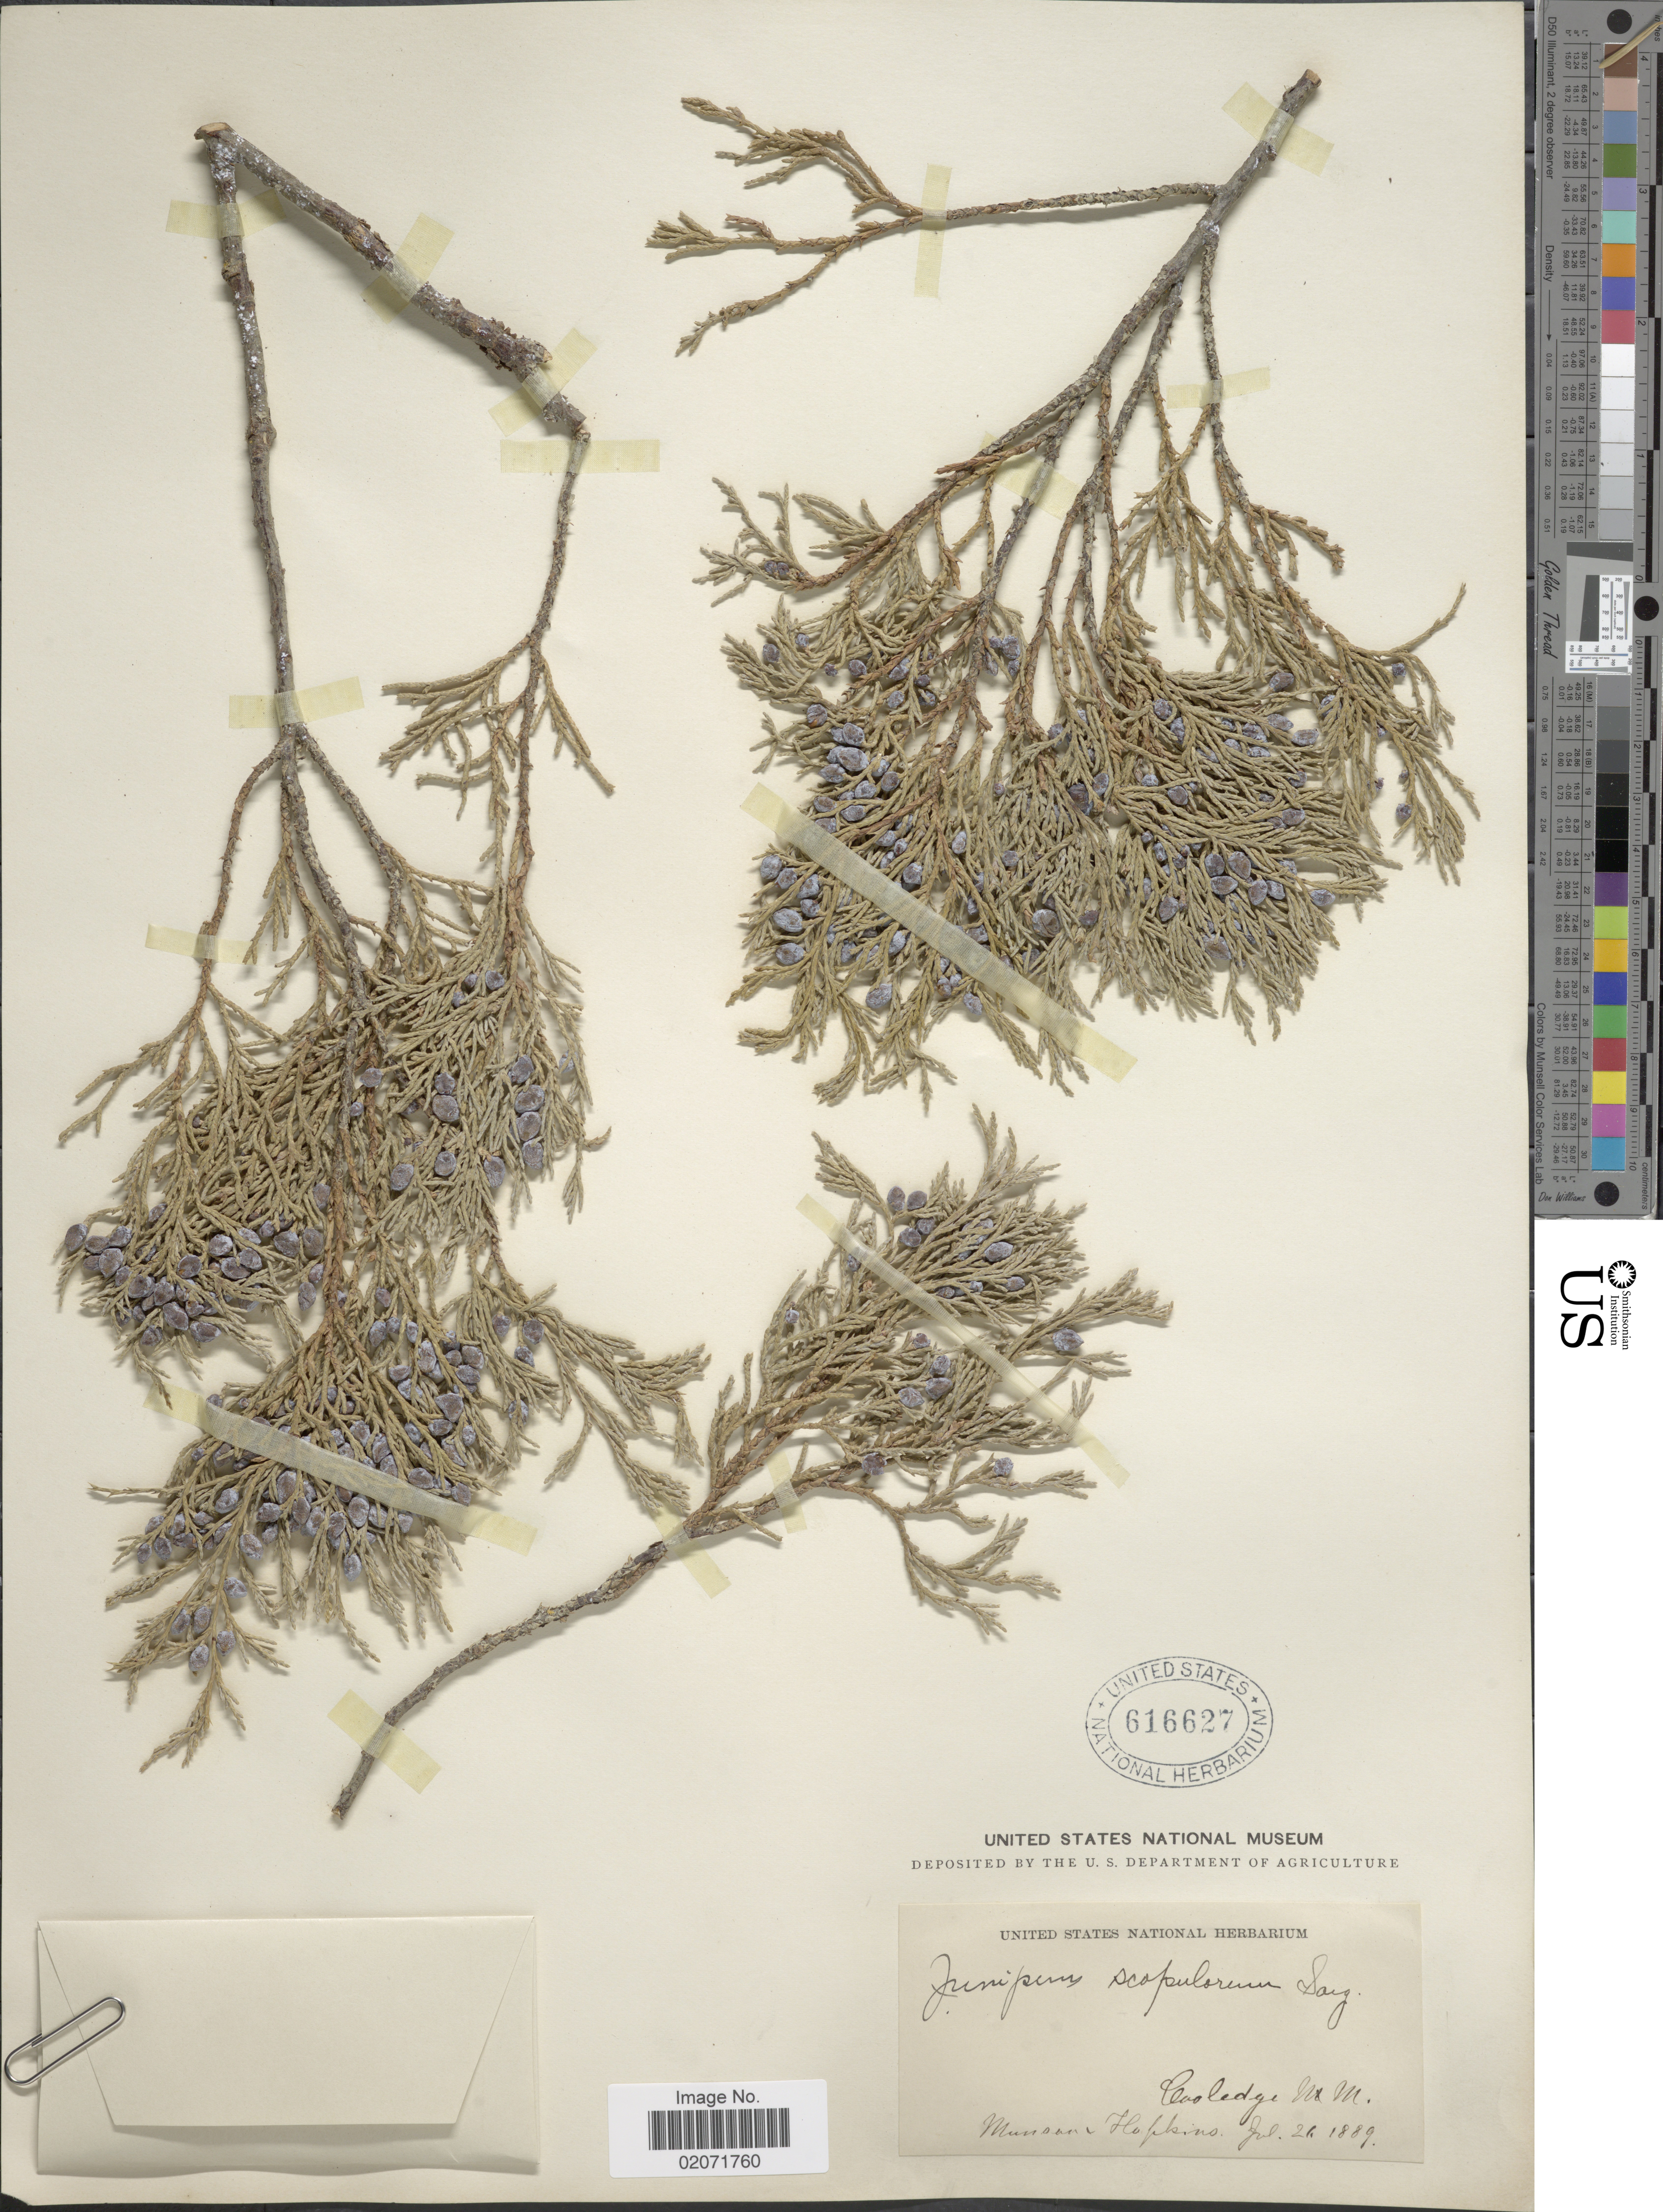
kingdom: Plantae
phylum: Tracheophyta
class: Pinopsida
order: Pinales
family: Cupressaceae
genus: Juniperus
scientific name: Juniperus scopulorum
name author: Sarg.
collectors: -. Munson & -. Hopkins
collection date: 1889-07-21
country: United States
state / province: New Mexico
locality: Cooledge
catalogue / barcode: US 616627